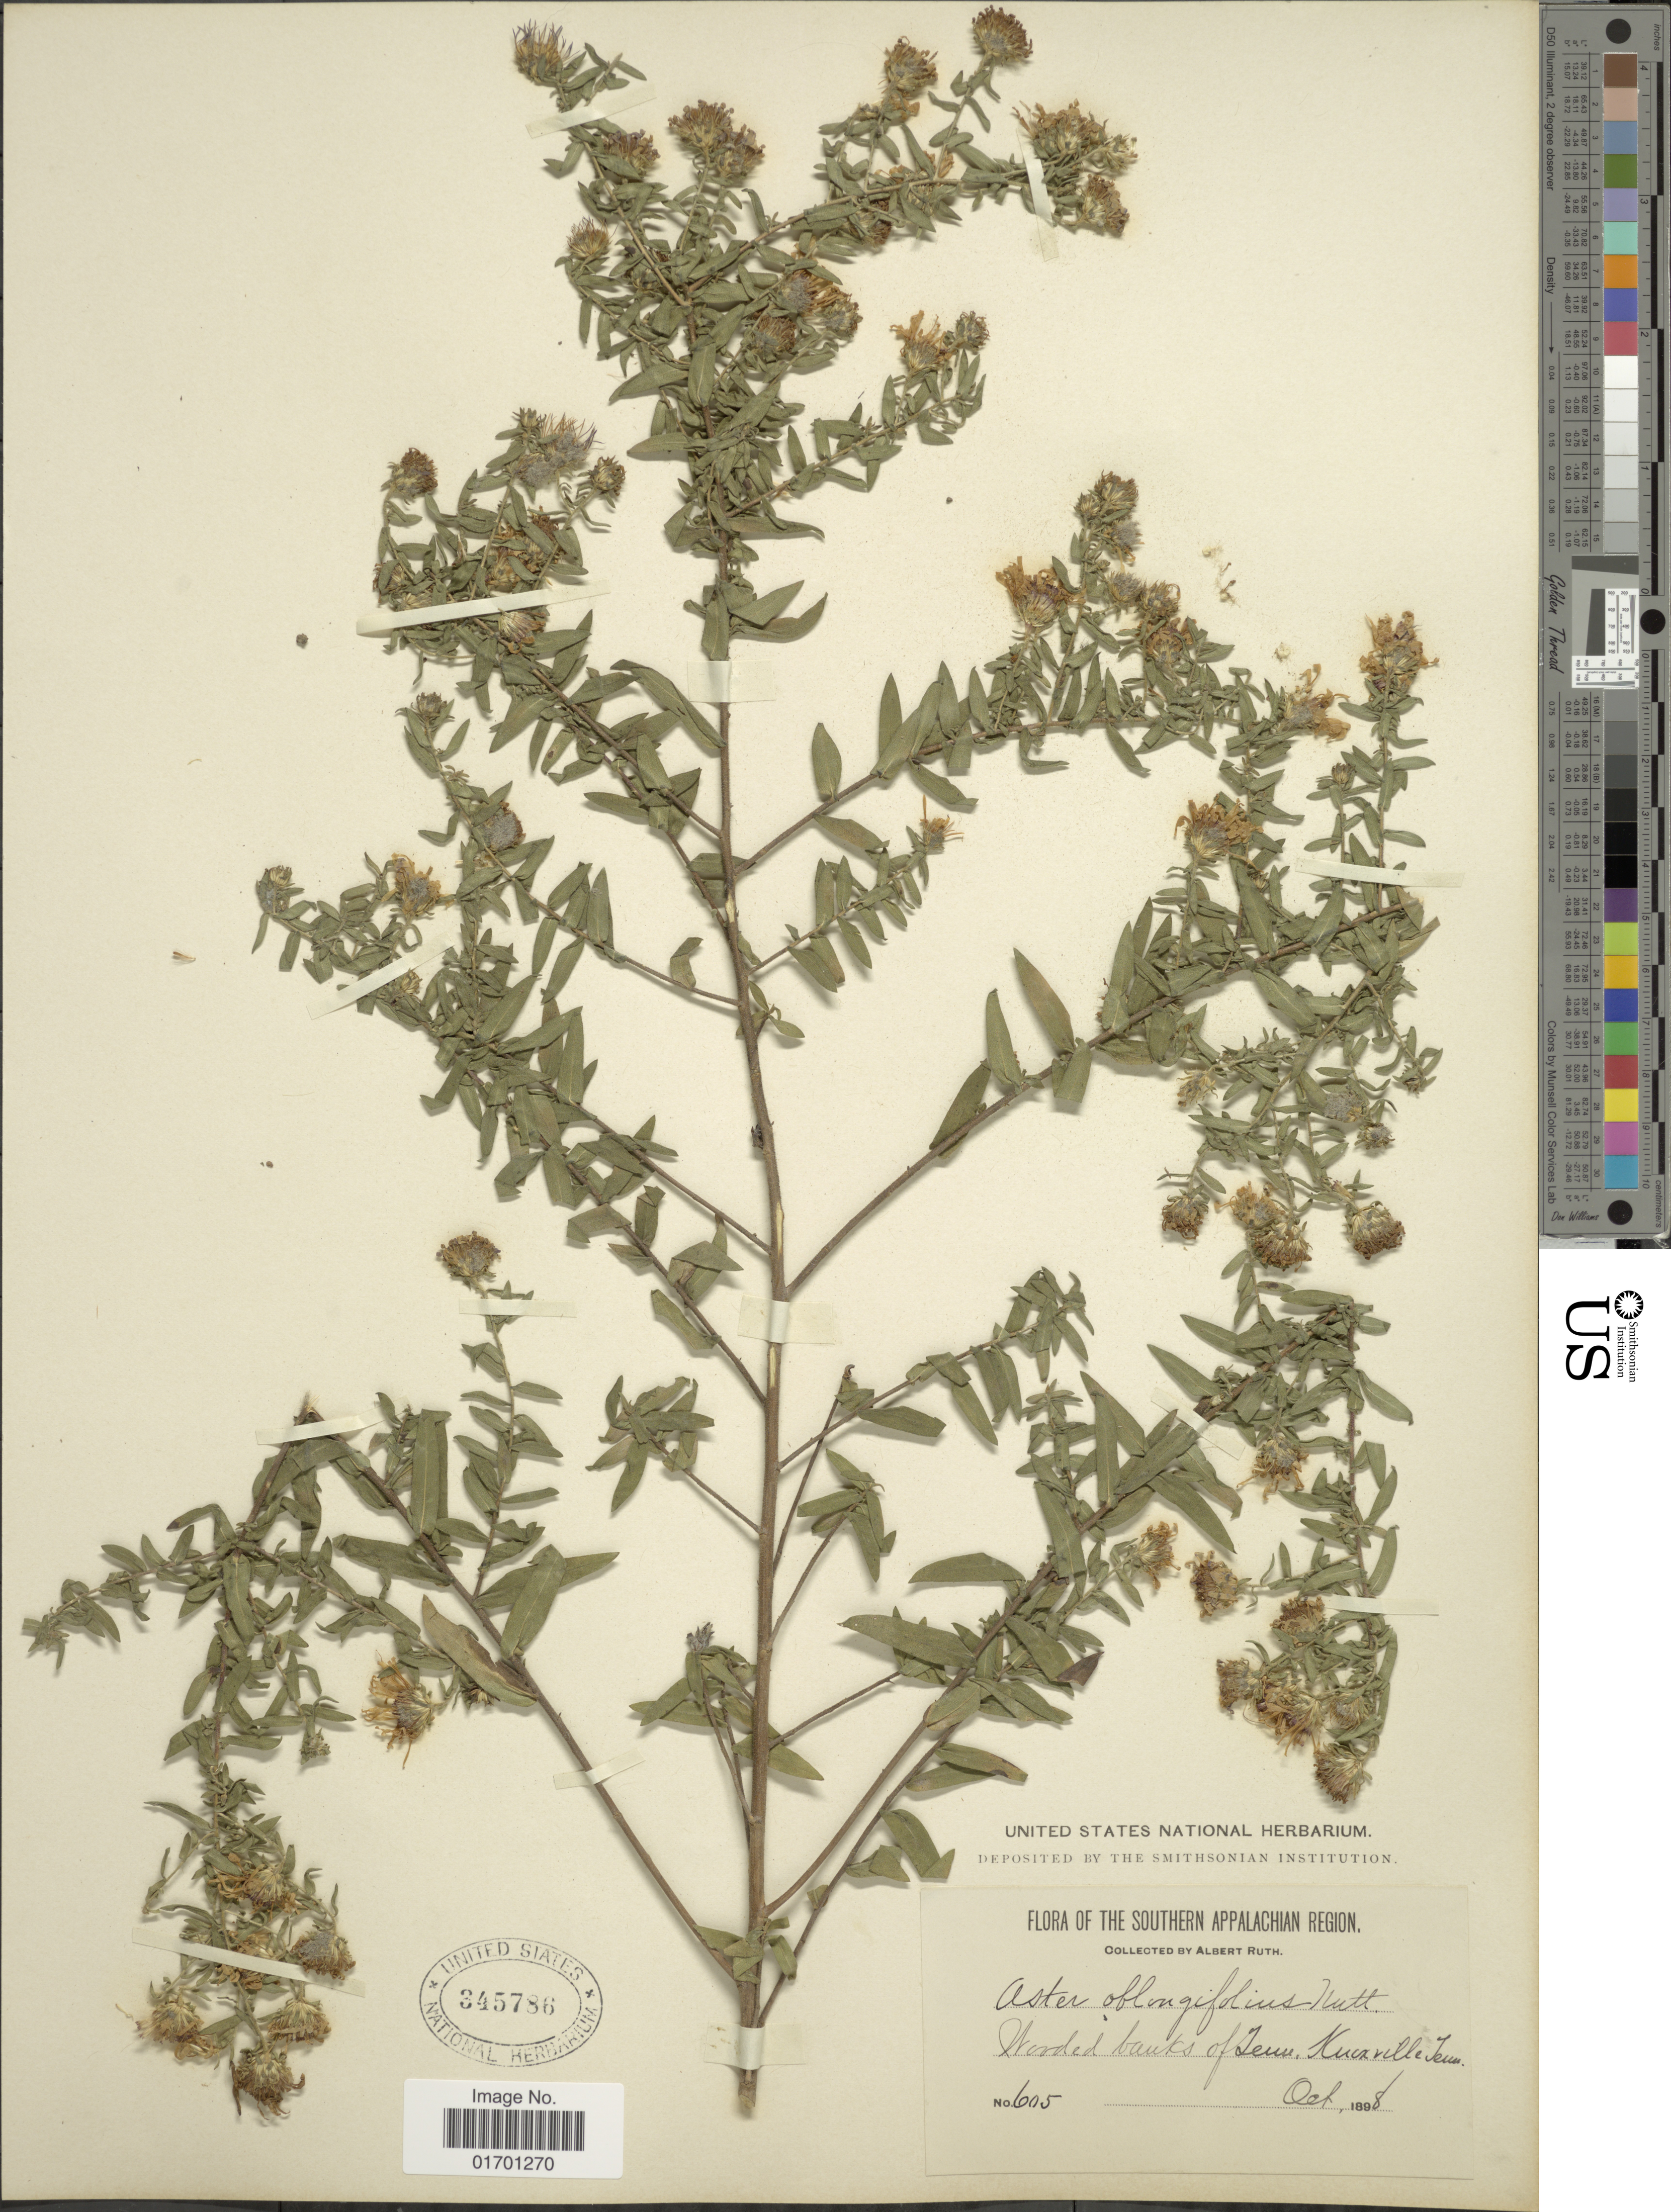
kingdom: Plantae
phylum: Tracheophyta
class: Magnoliopsida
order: Asterales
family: Asteraceae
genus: Symphyotrichum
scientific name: Symphyotrichum oblongifolium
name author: (Nutt.) G.L. Nesom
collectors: A. Ruth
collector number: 605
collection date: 1898-10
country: United States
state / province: Tennessee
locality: The Southern Appalachian Region, Stooded Banks of Knoxville.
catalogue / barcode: US 345786